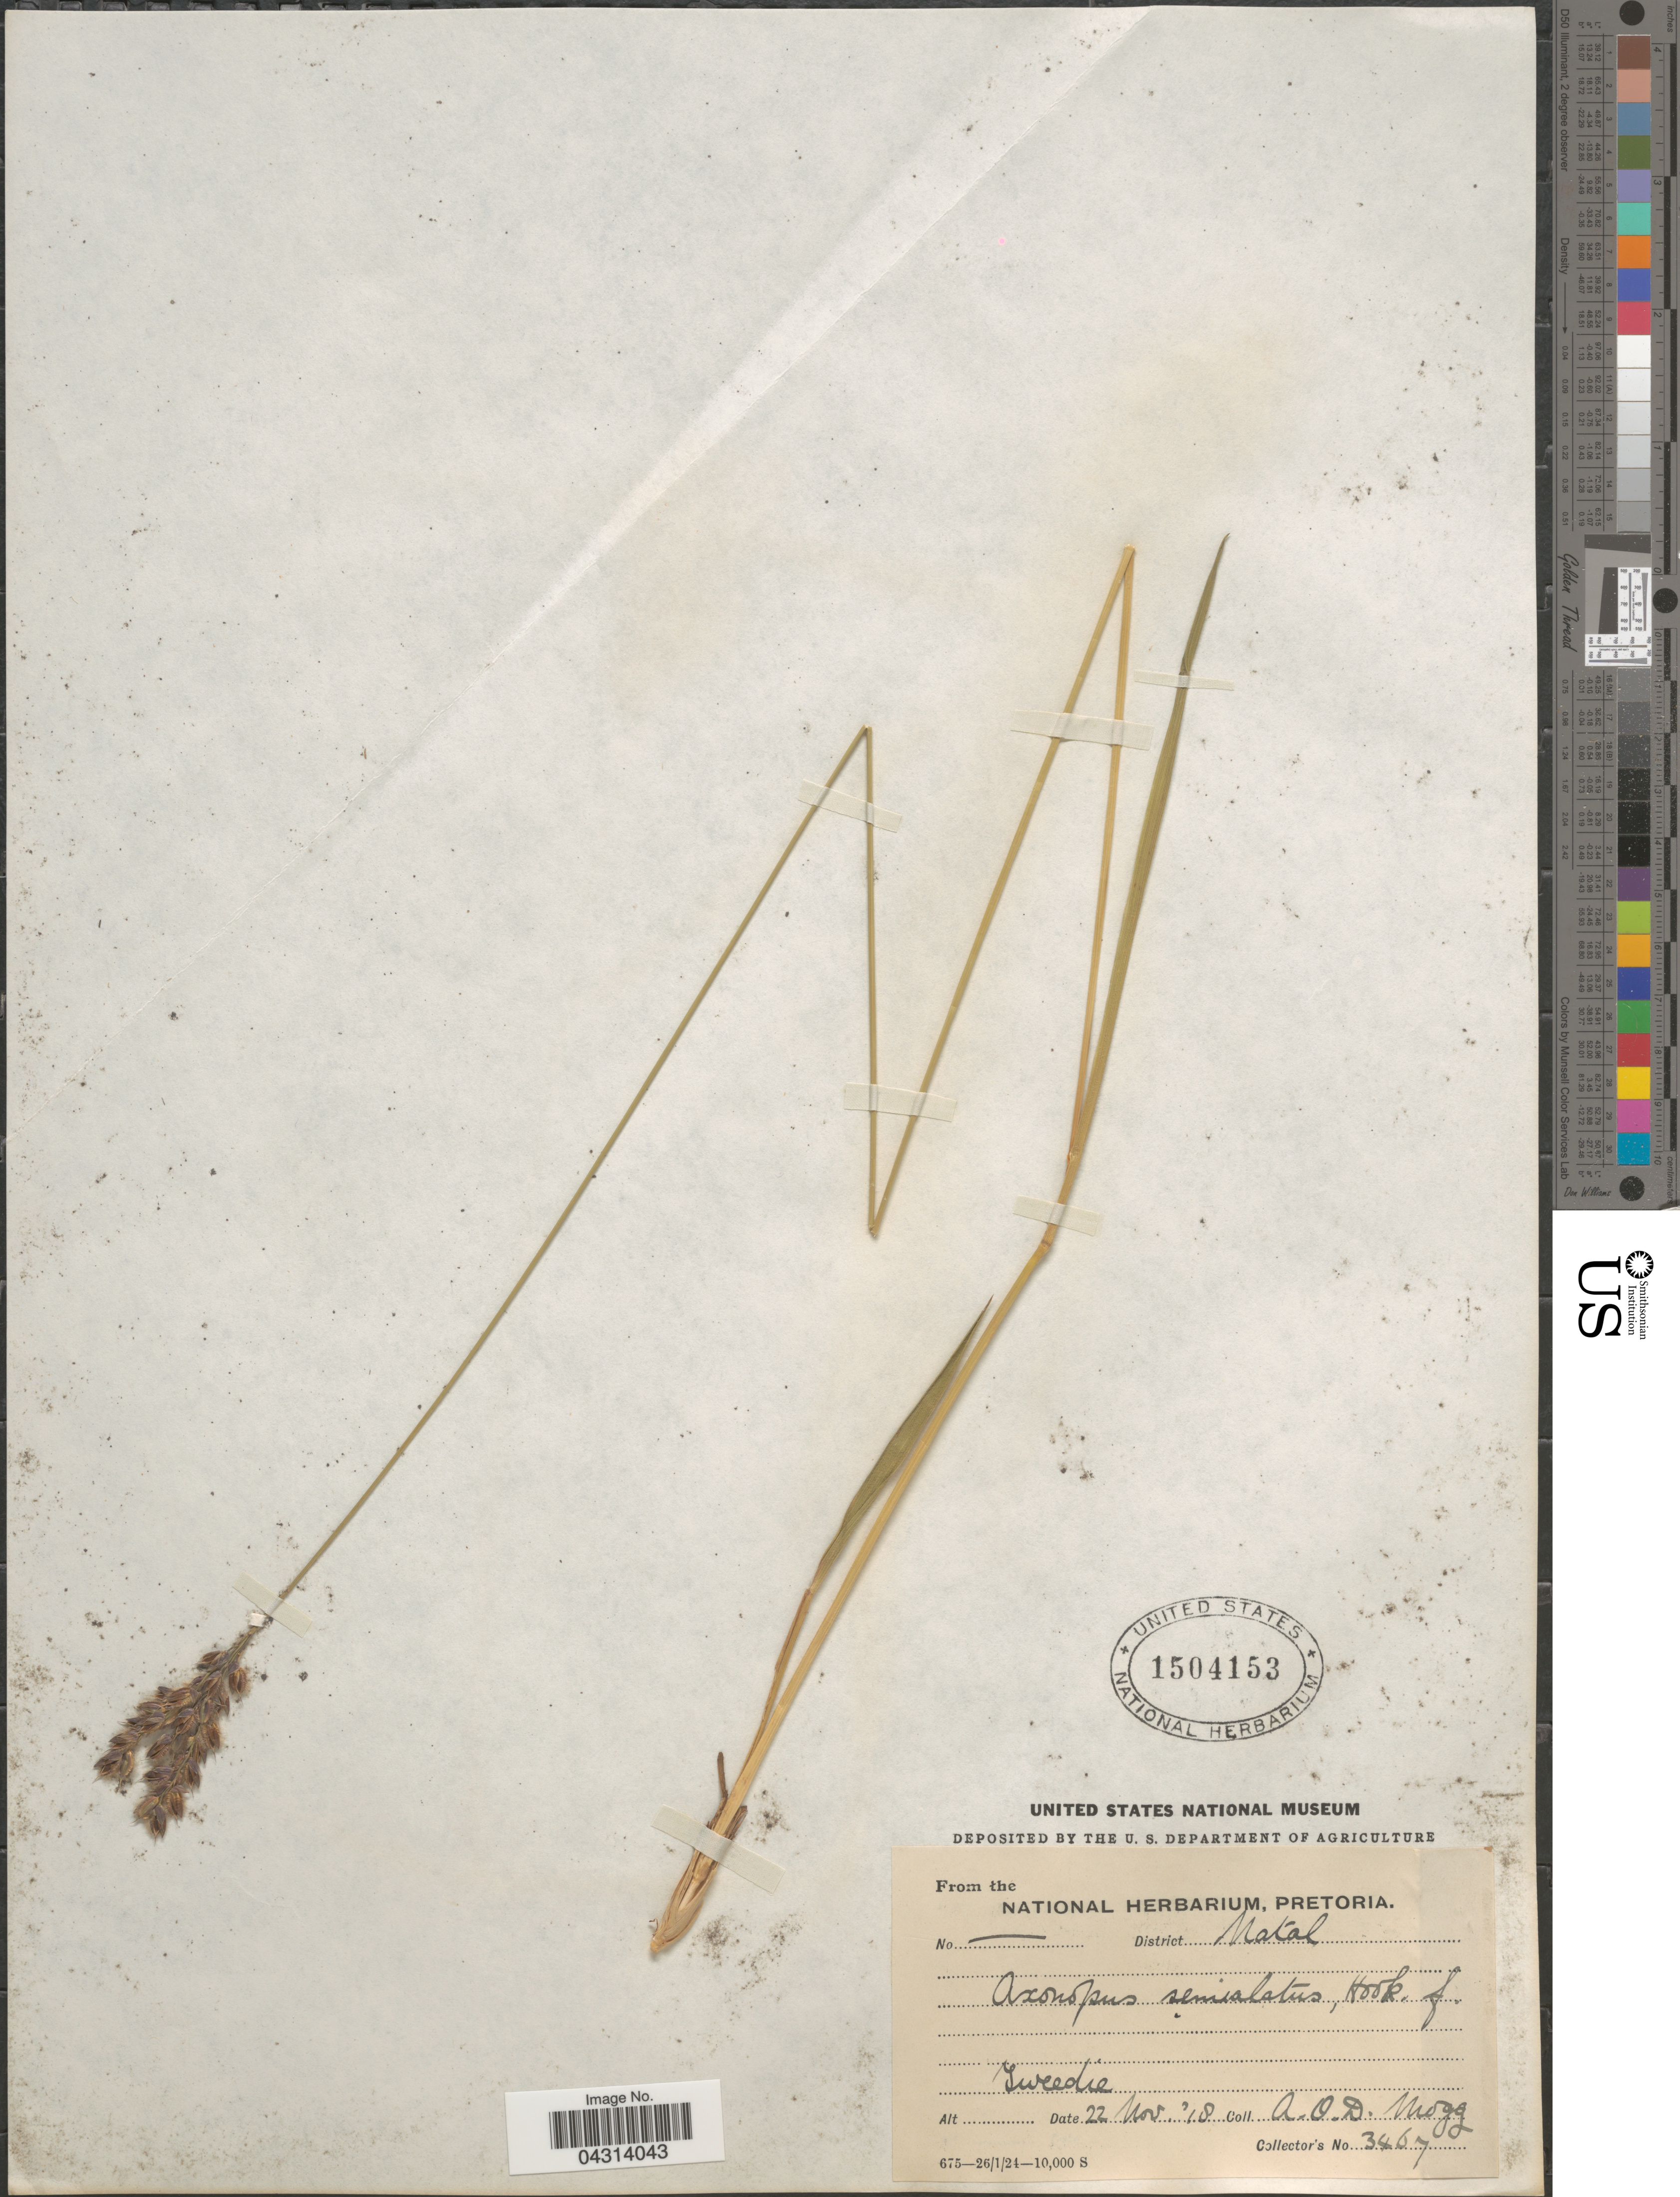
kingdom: Plantae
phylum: Tracheophyta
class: Liliopsida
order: Poales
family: Poaceae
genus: Alloteropsis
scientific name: Alloteropsis semialata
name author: (R. Br.) Hitchc.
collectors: A. O. Mogg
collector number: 3467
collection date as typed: Transcribed d/m/y: 22/11/18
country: South Africa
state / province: KwaZulu-Natal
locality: District Natal. Tweedie.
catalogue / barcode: US 1504153